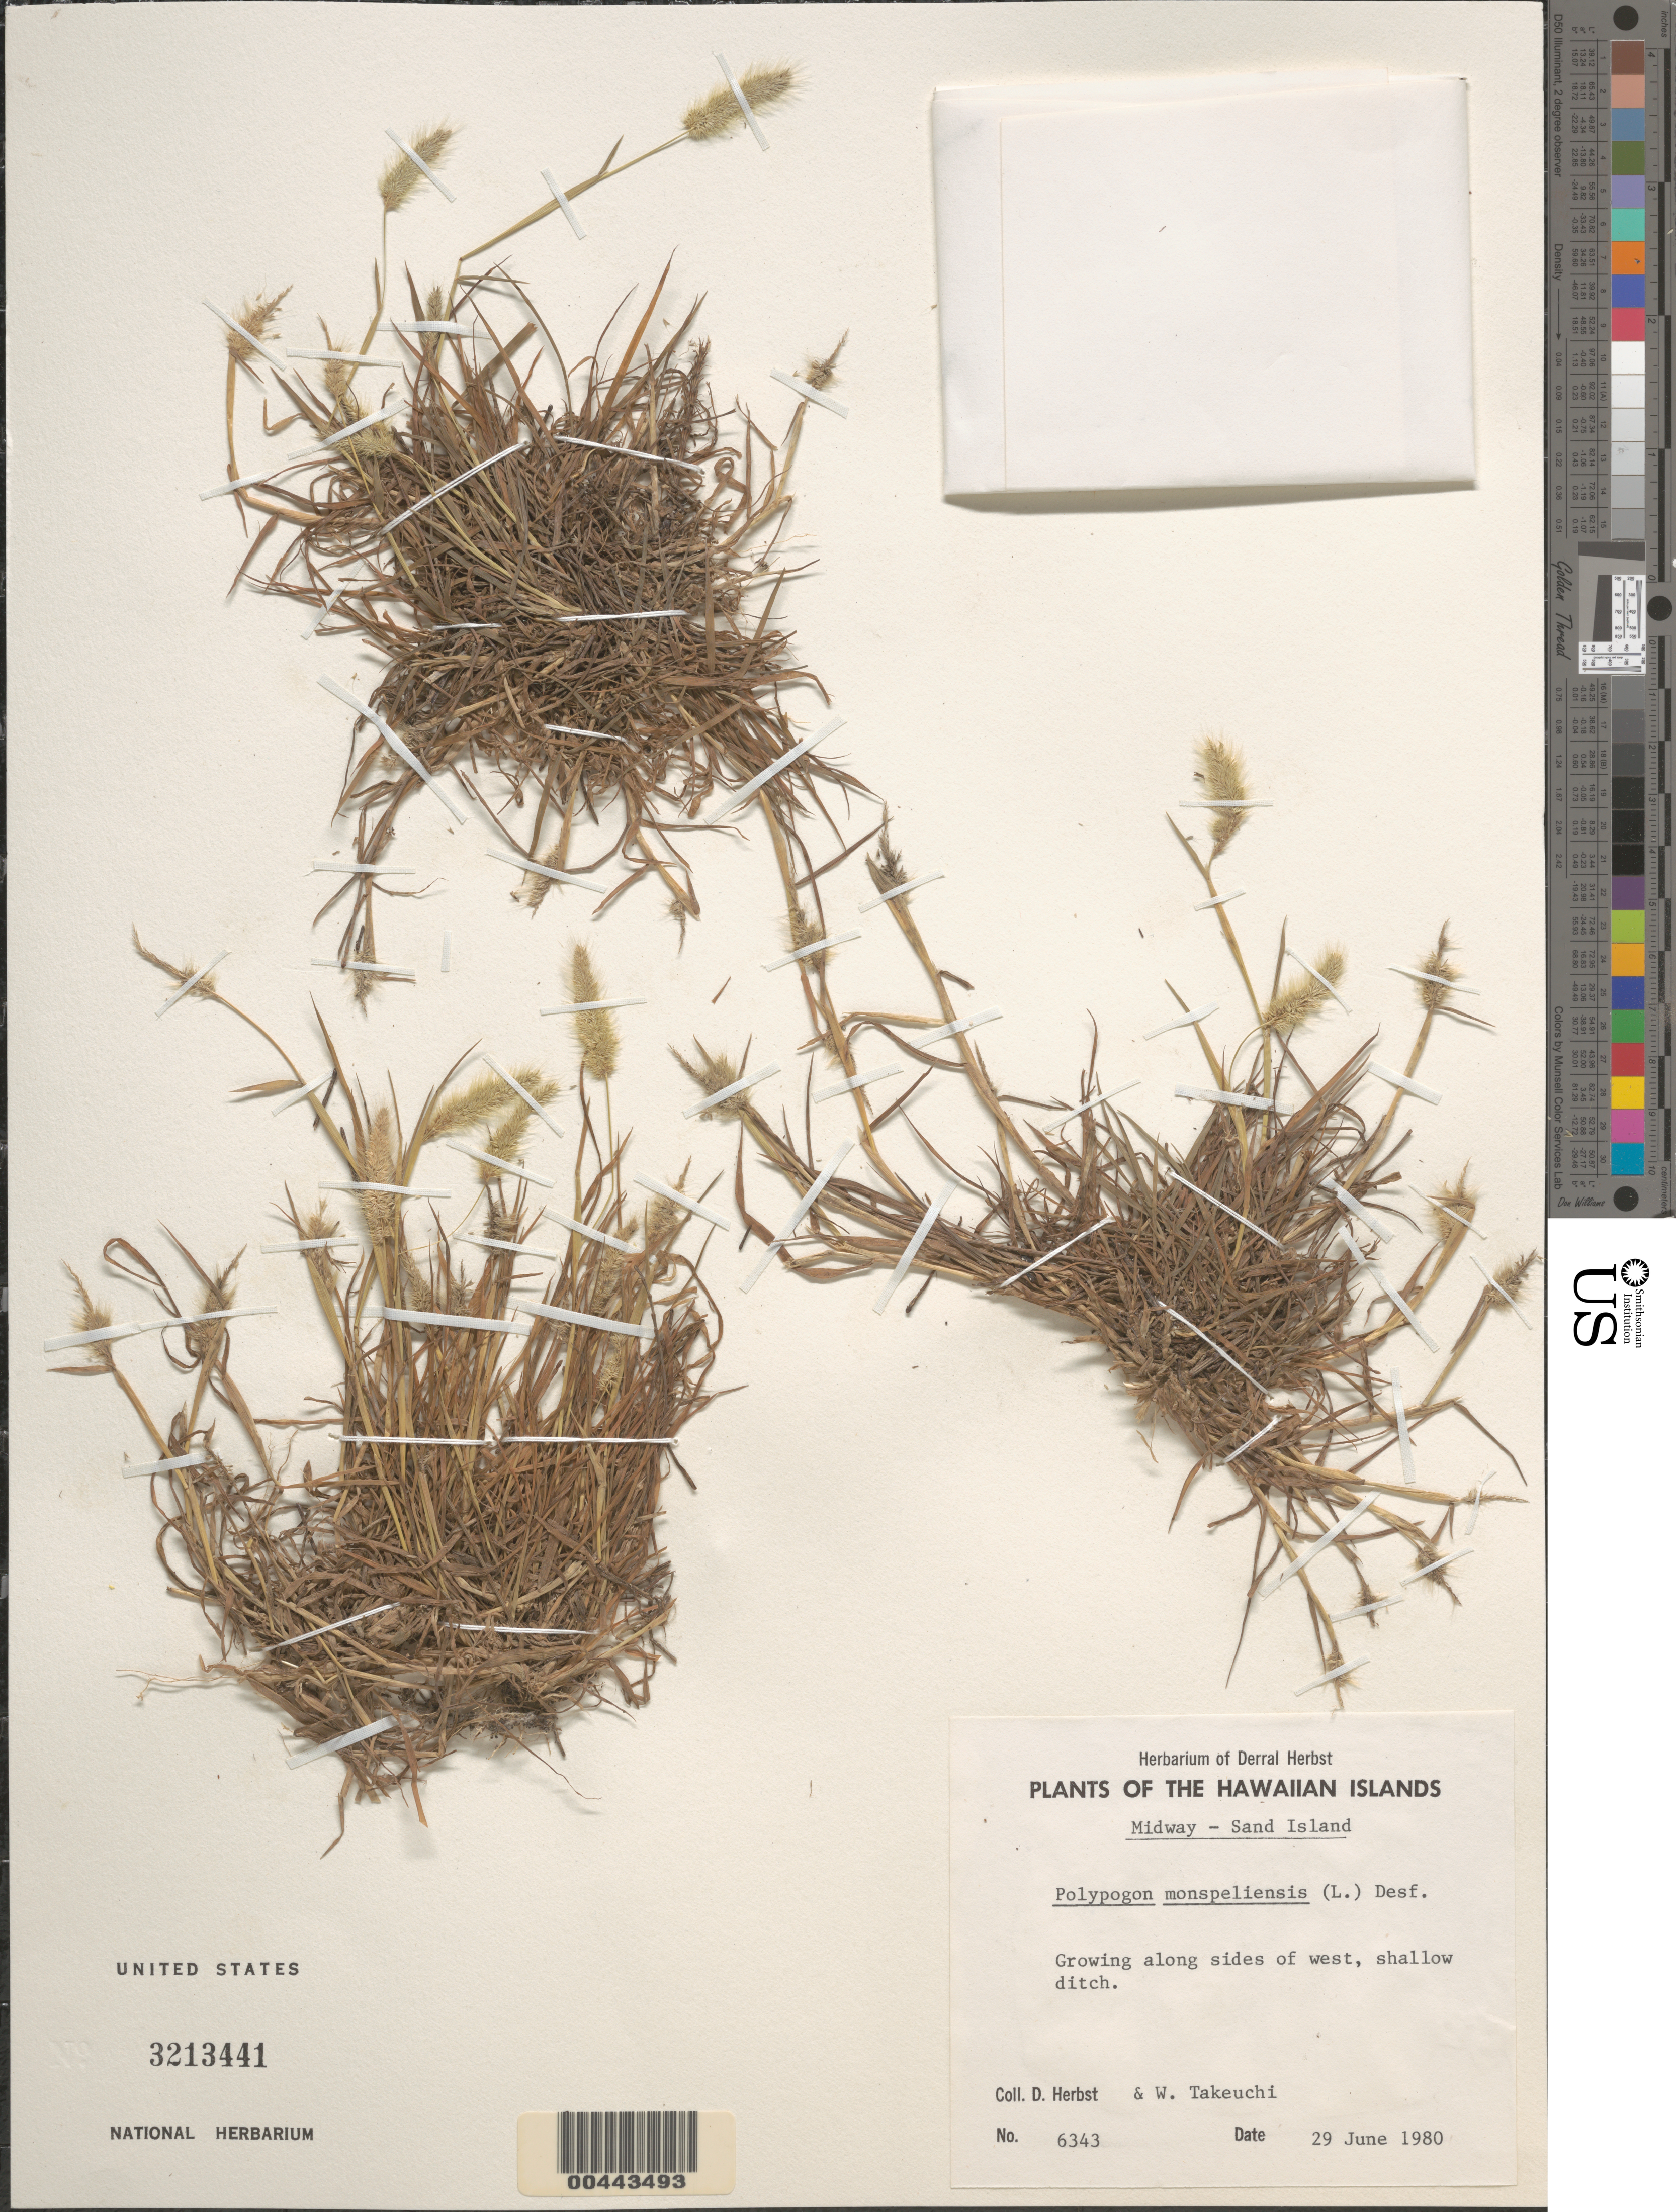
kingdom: Plantae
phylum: Tracheophyta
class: Liliopsida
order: Poales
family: Poaceae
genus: Polypogon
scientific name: Polypogon monspeliensis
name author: (L.) Desf.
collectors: D. R. Herbst & W. N. Takeuchi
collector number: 6343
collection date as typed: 29 Jun 1980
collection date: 1980-06-29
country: U.S. Administered Pacific Islands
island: Midway Atoll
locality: Growing along sides of west, shallow ditch, Sand Islet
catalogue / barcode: US 3213441